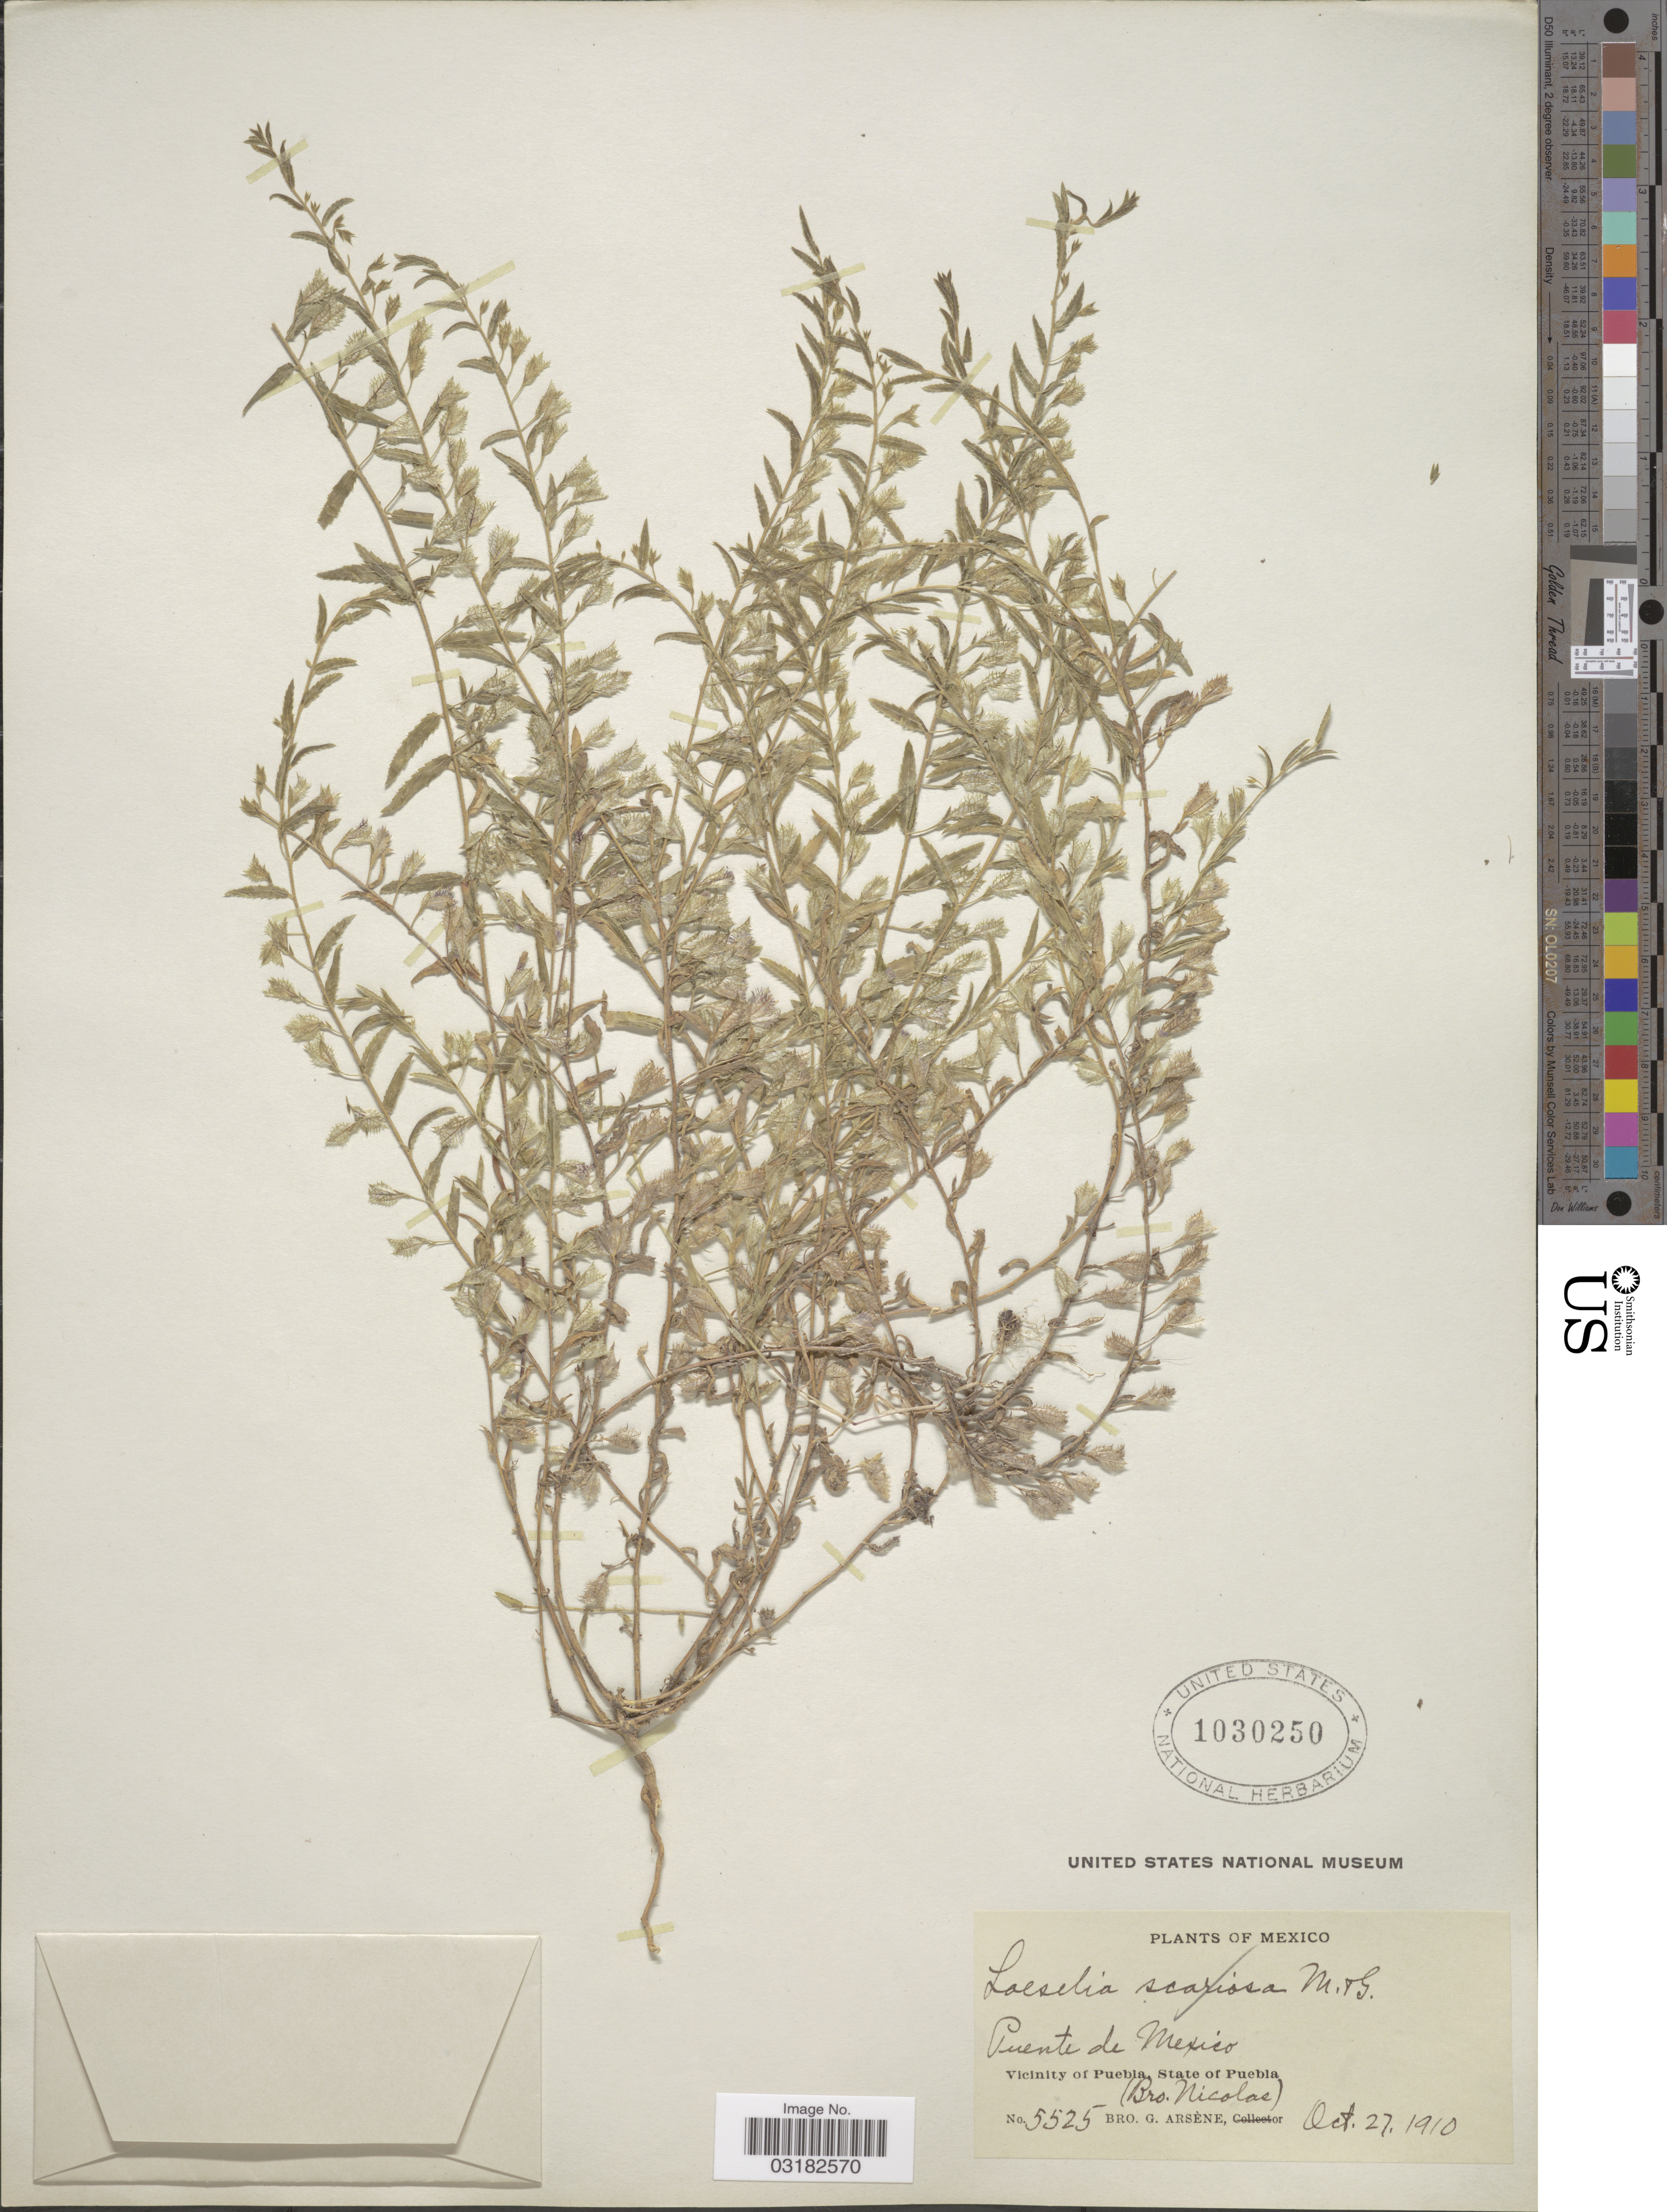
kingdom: Plantae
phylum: Tracheophyta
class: Magnoliopsida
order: Ericales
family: Polemoniaceae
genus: Loeselia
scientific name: Loeselia scariosa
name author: (M. Martens) Walp.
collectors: Bro. G. Arsène & Bro. Nicolas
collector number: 5525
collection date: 1910-10-27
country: Mexico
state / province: Puebla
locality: Puente de Mexico. Vicinity de Puebla, State of Puebla.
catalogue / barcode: US 1030250